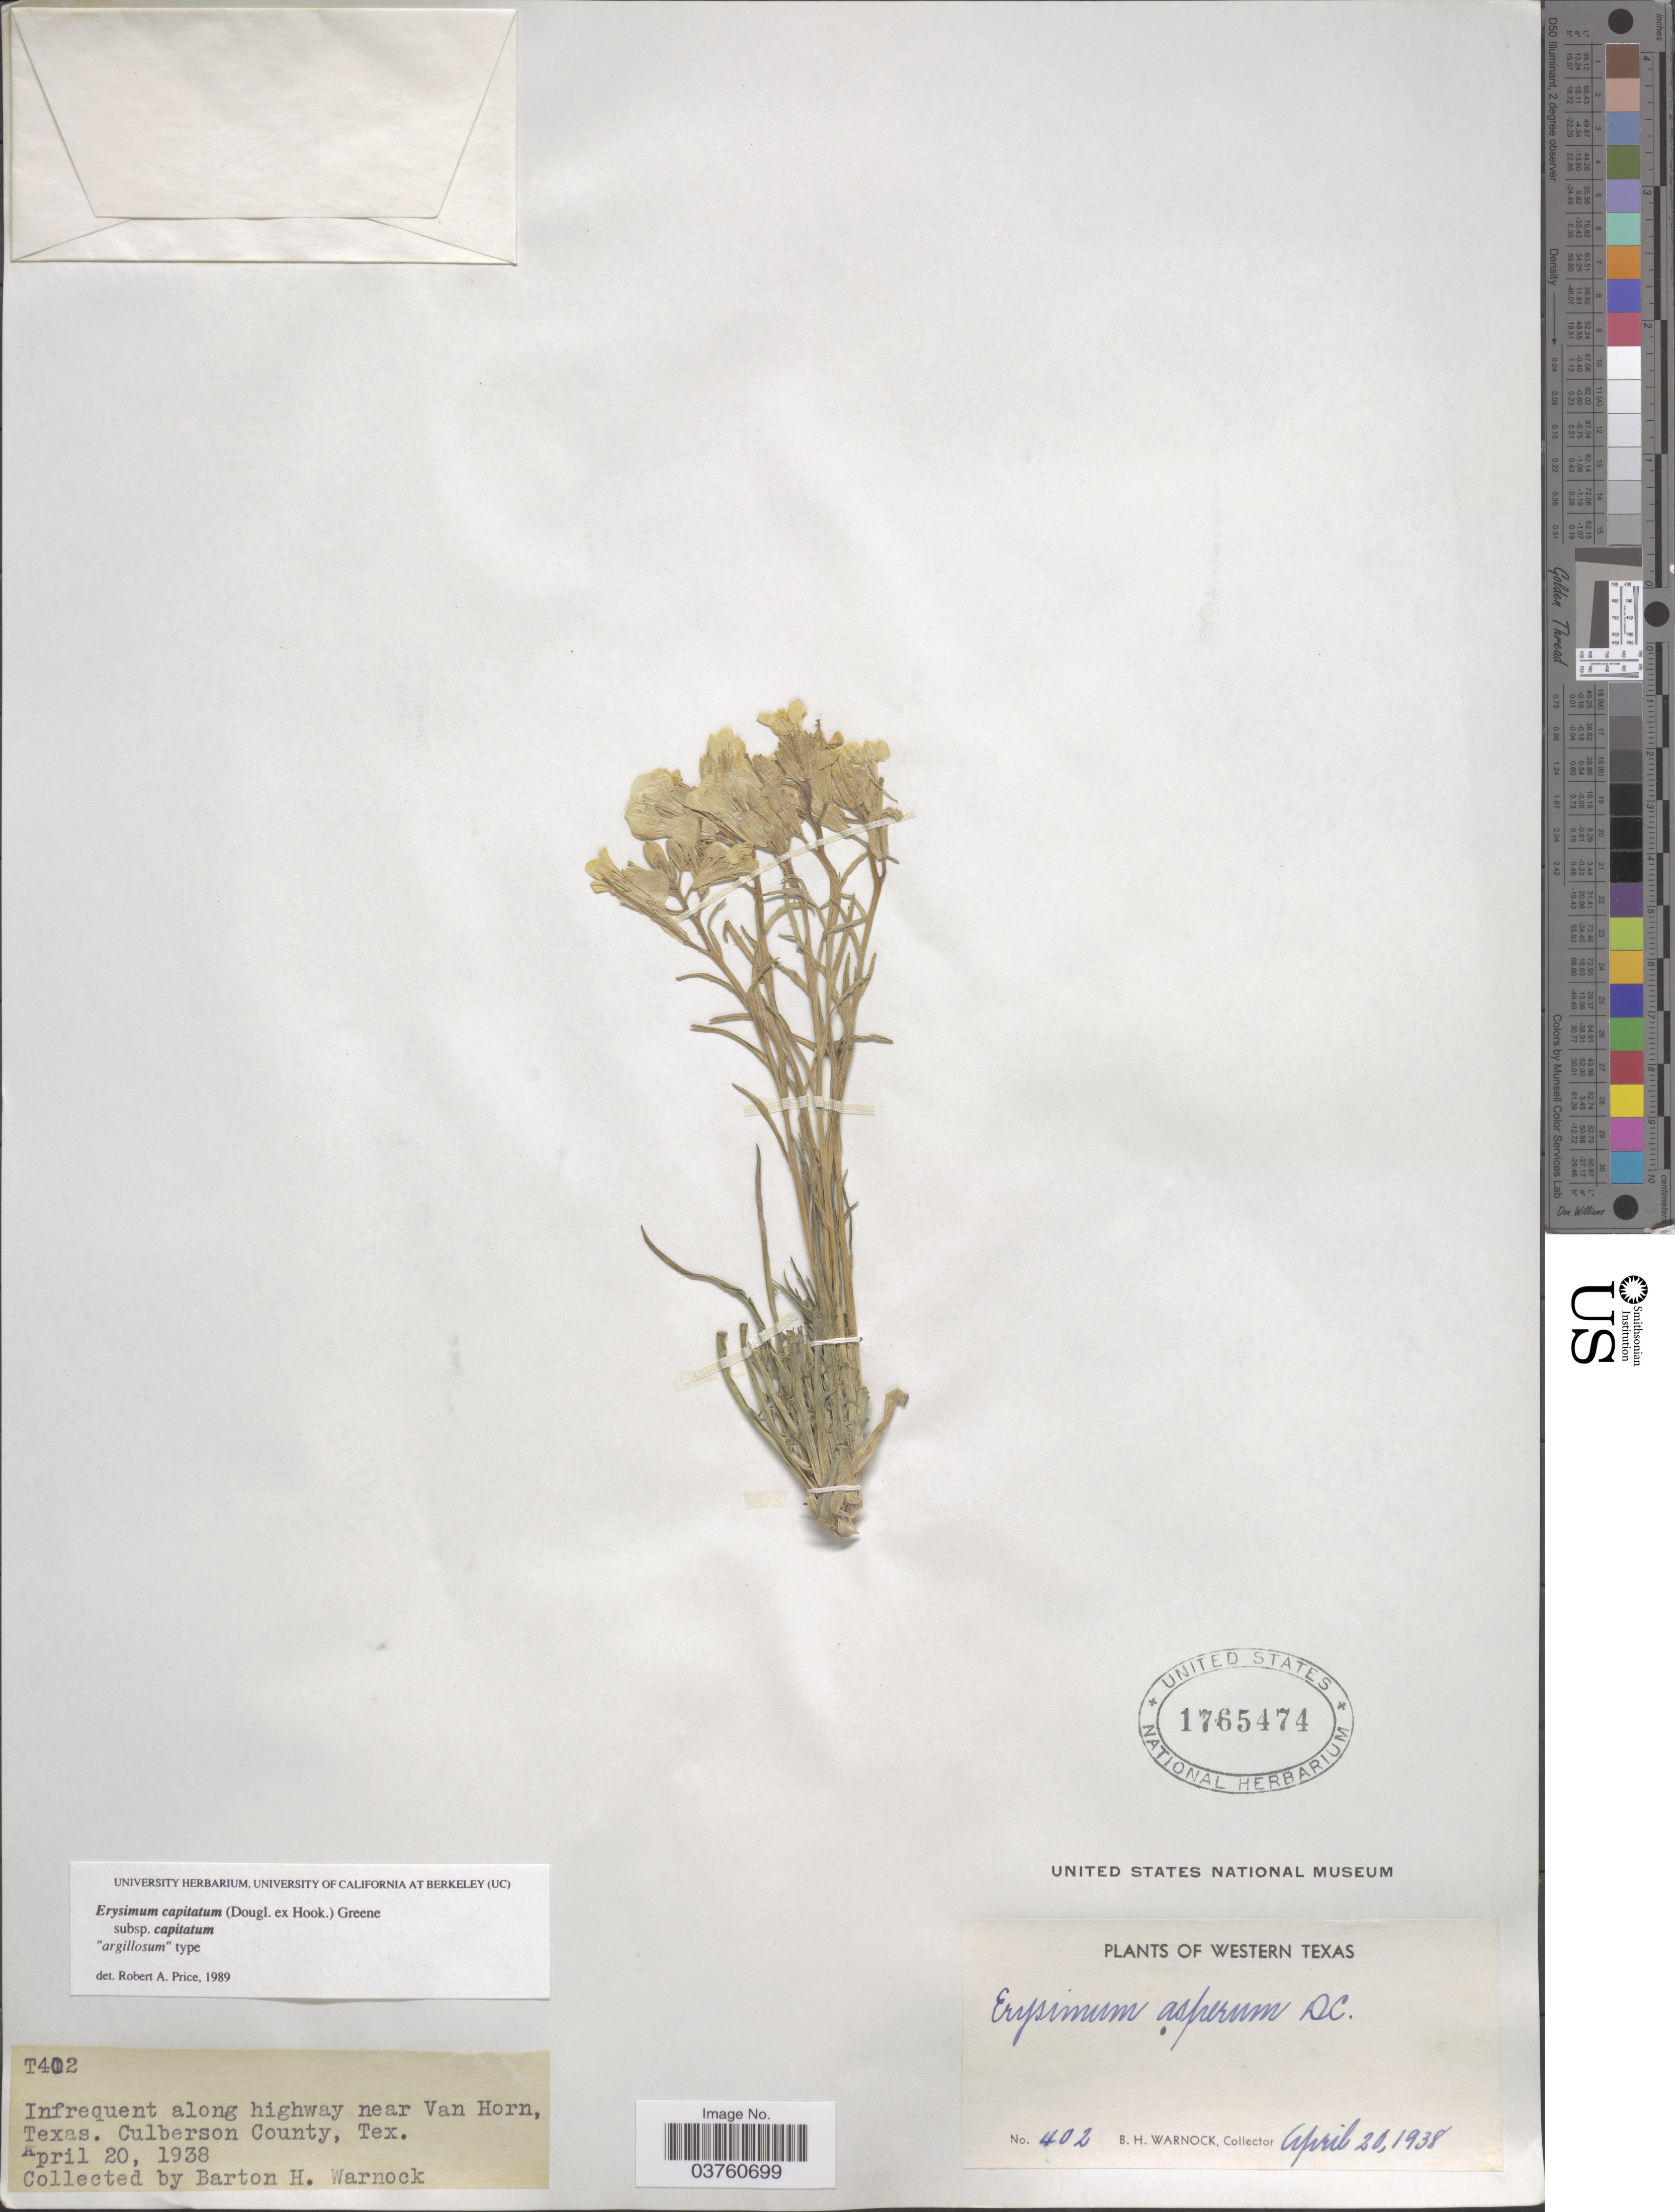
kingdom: Plantae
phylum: Tracheophyta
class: Magnoliopsida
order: Brassicales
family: Brassicaceae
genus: Erysimum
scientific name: Erysimum capitatum subsp. capitatum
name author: (Douglas ex Hook.) Greene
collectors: B. H. Warnock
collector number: T402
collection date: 1938-04-20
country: United States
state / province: Texas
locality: Western Texas. Along highway near Van Horn. Culberson County.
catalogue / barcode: US 1765474